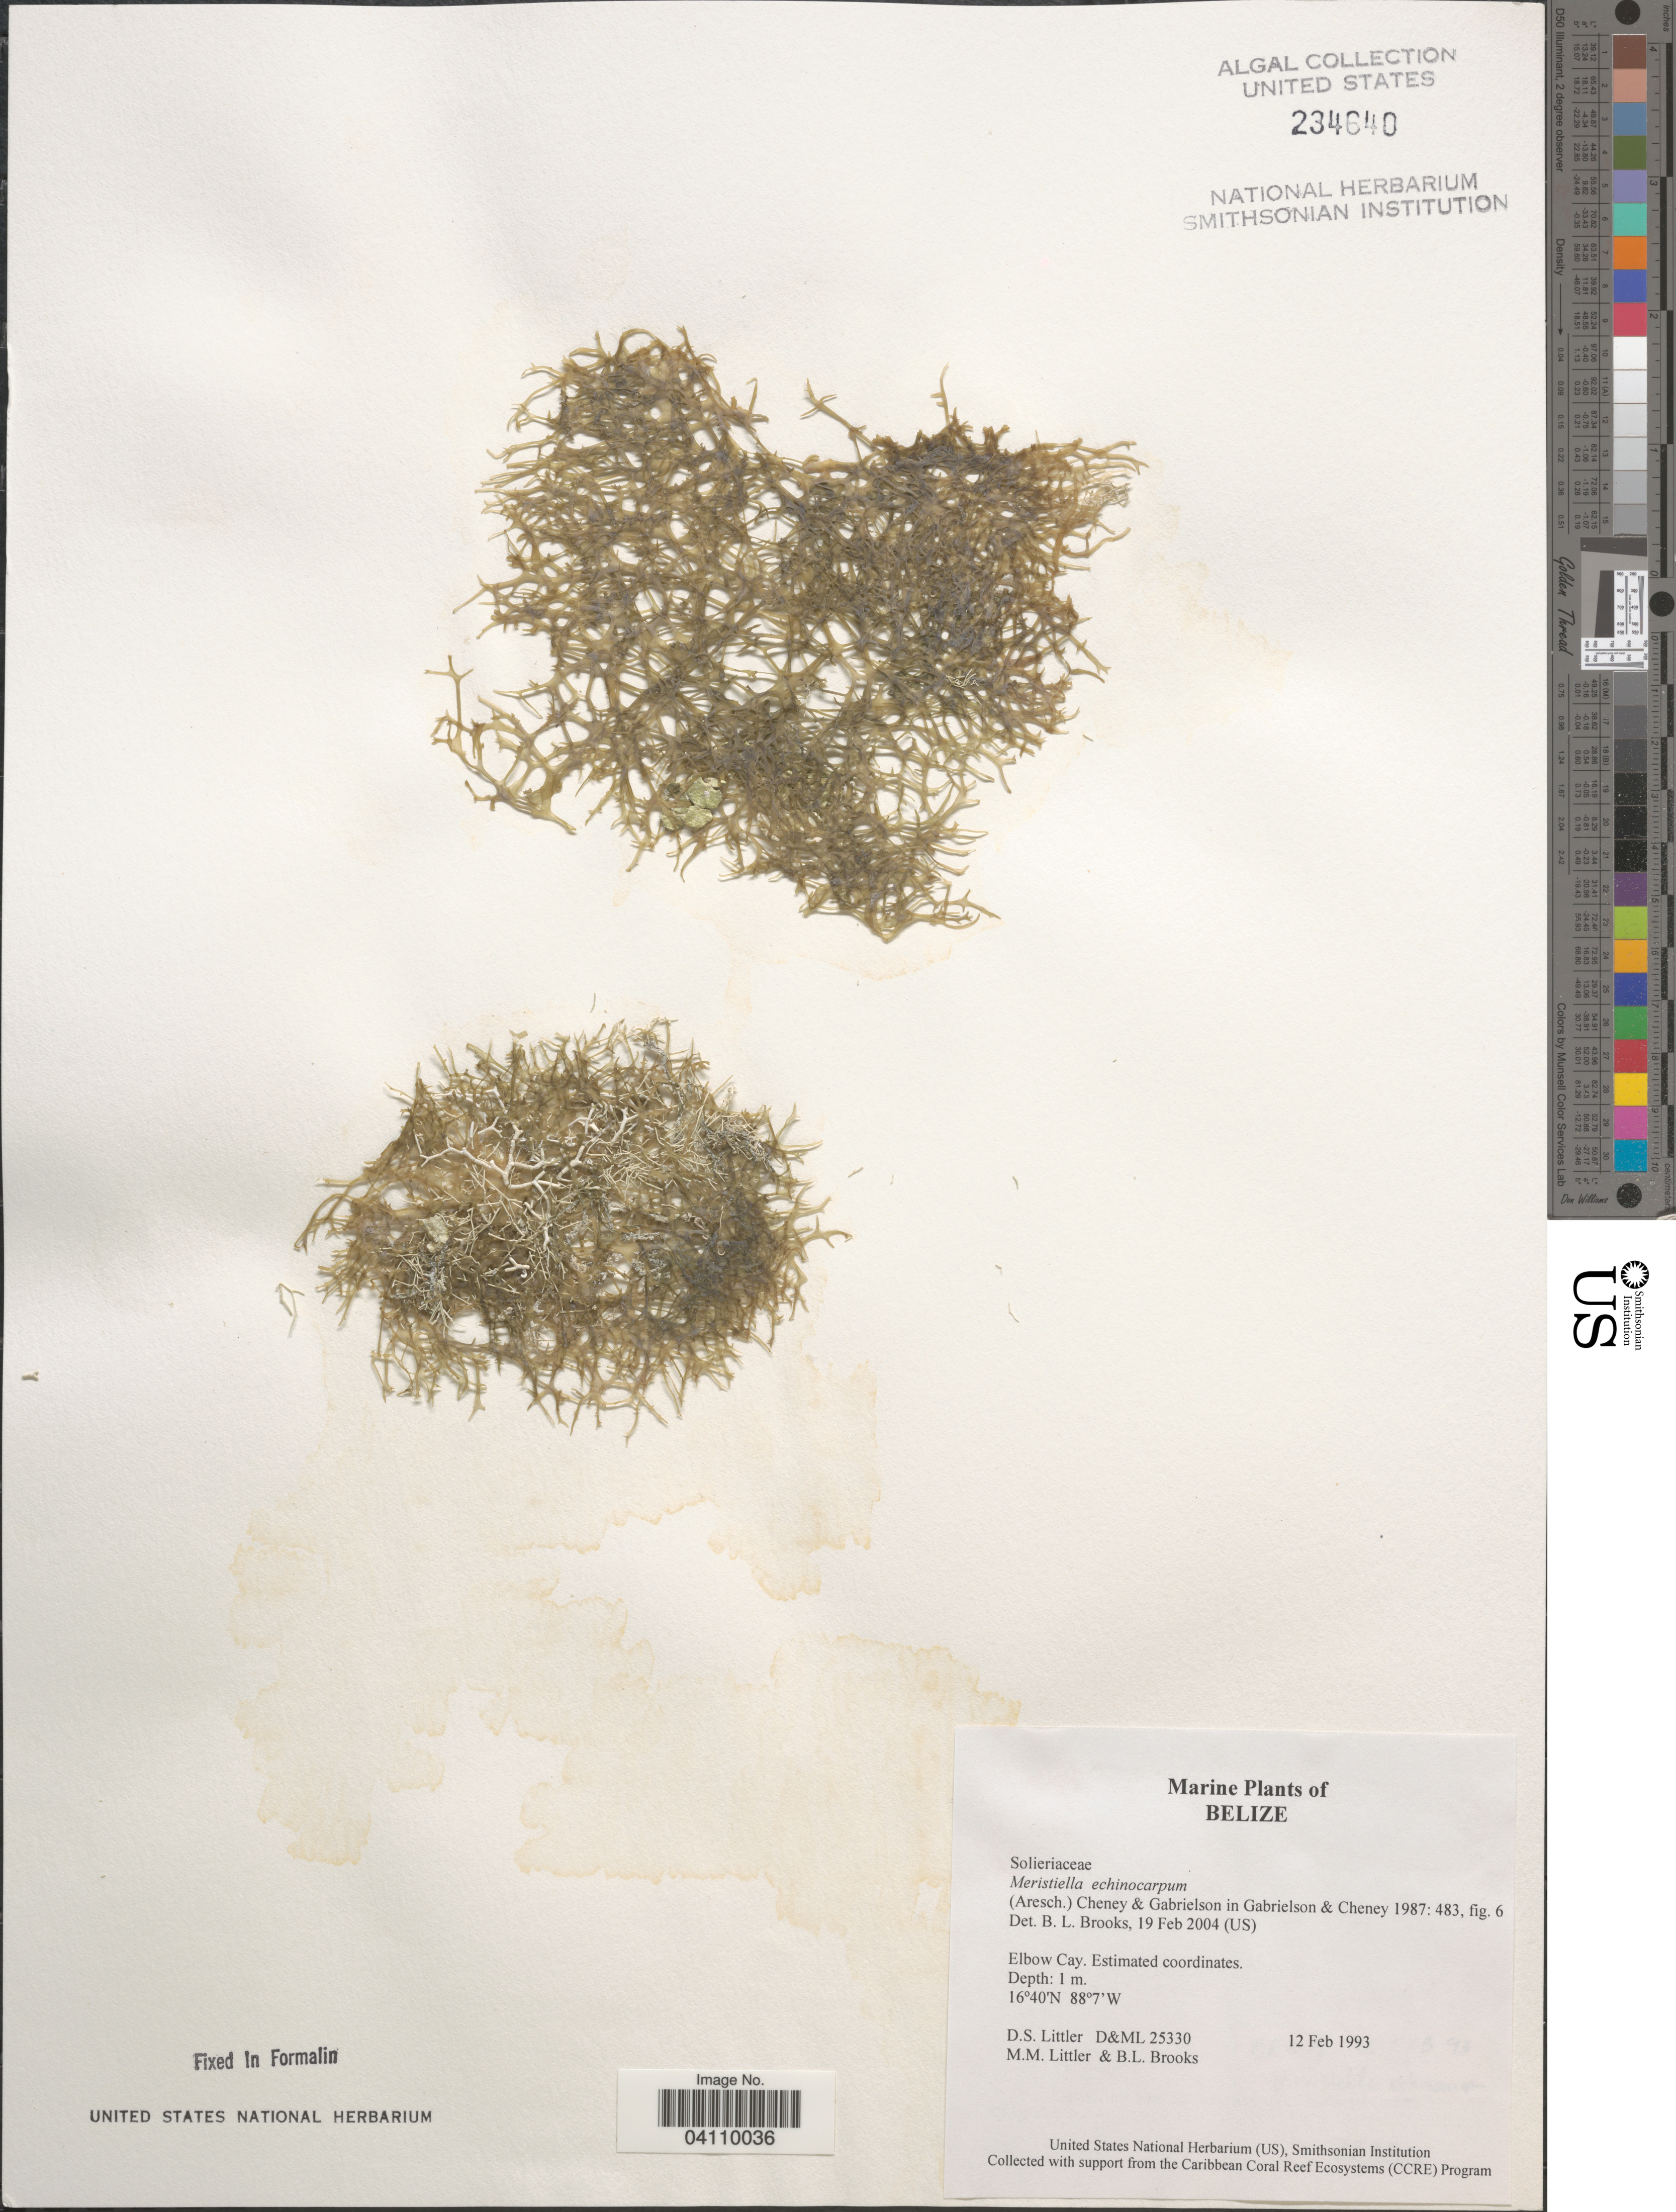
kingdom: Plantae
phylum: Rhodophyta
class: Florideophyceae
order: Gigartinales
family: Solieriaceae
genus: Meristotheca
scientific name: Meristotheca gelidium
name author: (J. Agardh) E.J. Faye & Masuda in E.J. Faye et al.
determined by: Algae name updating Project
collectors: D. S. Littler & B. Brooks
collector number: D&ML 25330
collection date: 1993-02-12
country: Belize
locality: Elbow Cay.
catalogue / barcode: US 234640